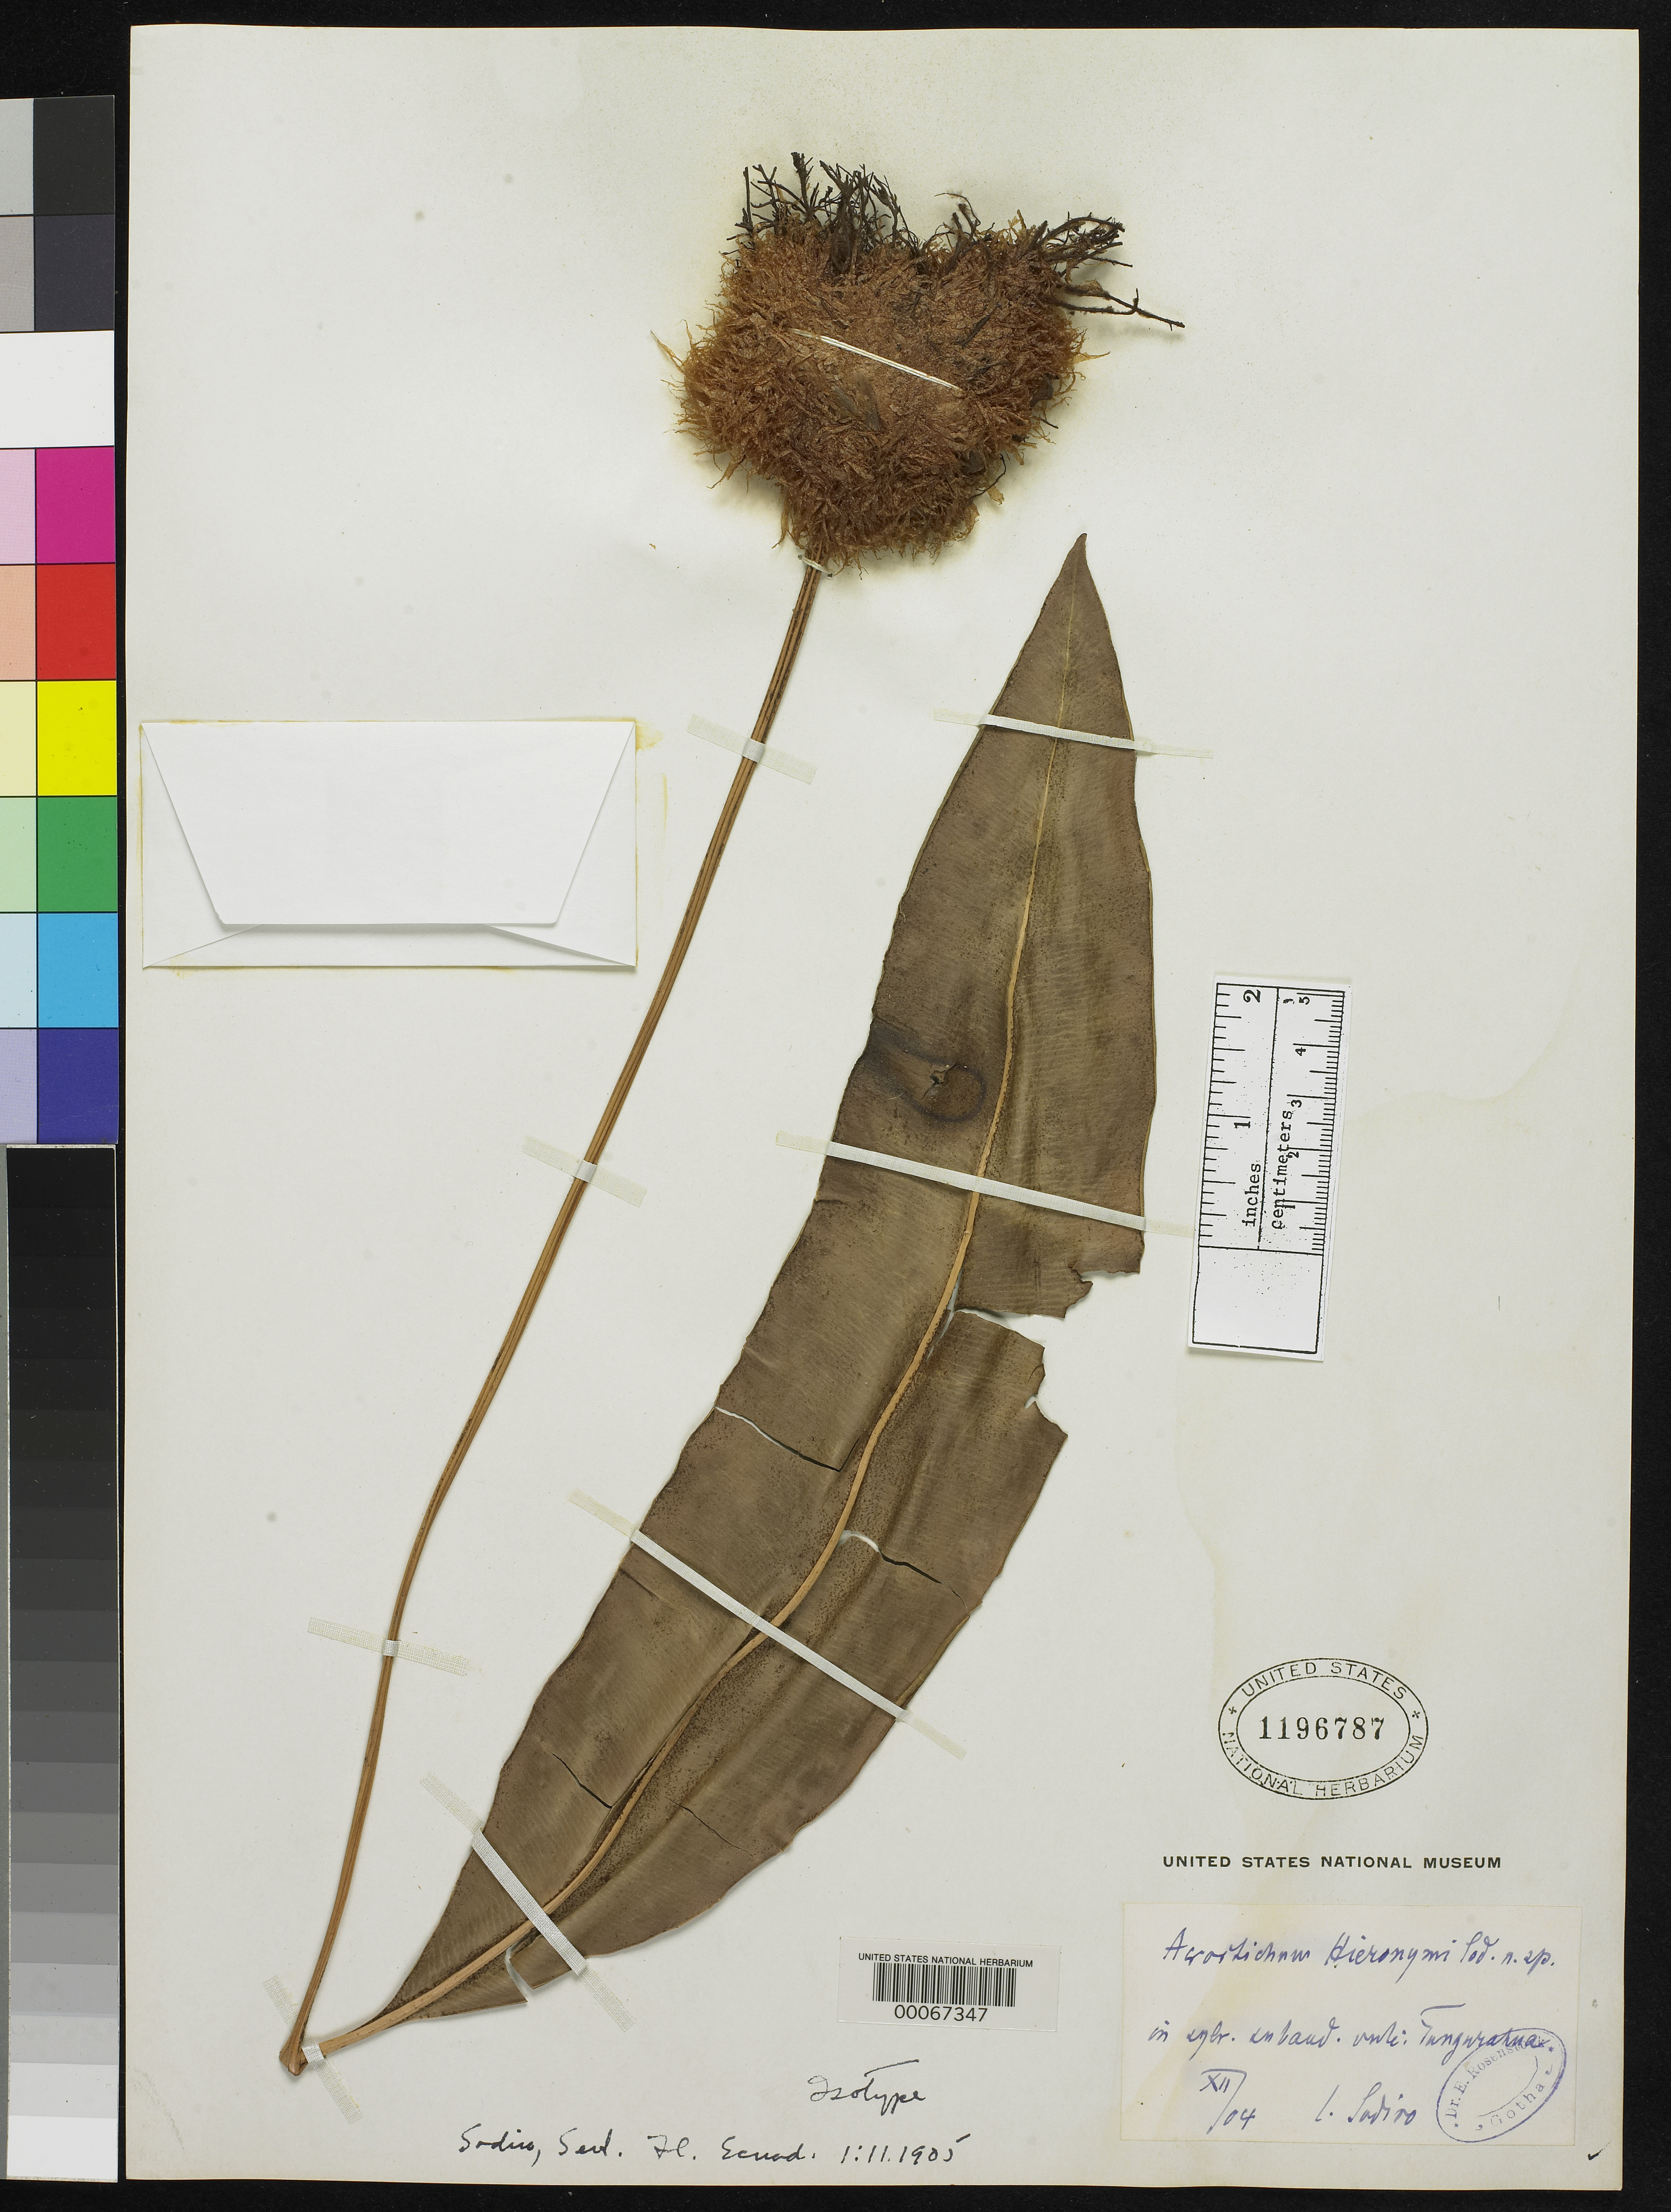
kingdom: Plantae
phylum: Tracheophyta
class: Polypodiopsida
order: Polypodiales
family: Pteridaceae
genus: Acrostichum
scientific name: Acrostichum hieronymi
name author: Sodiro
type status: Type Collection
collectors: L. Sodiro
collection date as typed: Dec 1904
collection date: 1904-12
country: Ecuador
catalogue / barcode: US 1196787